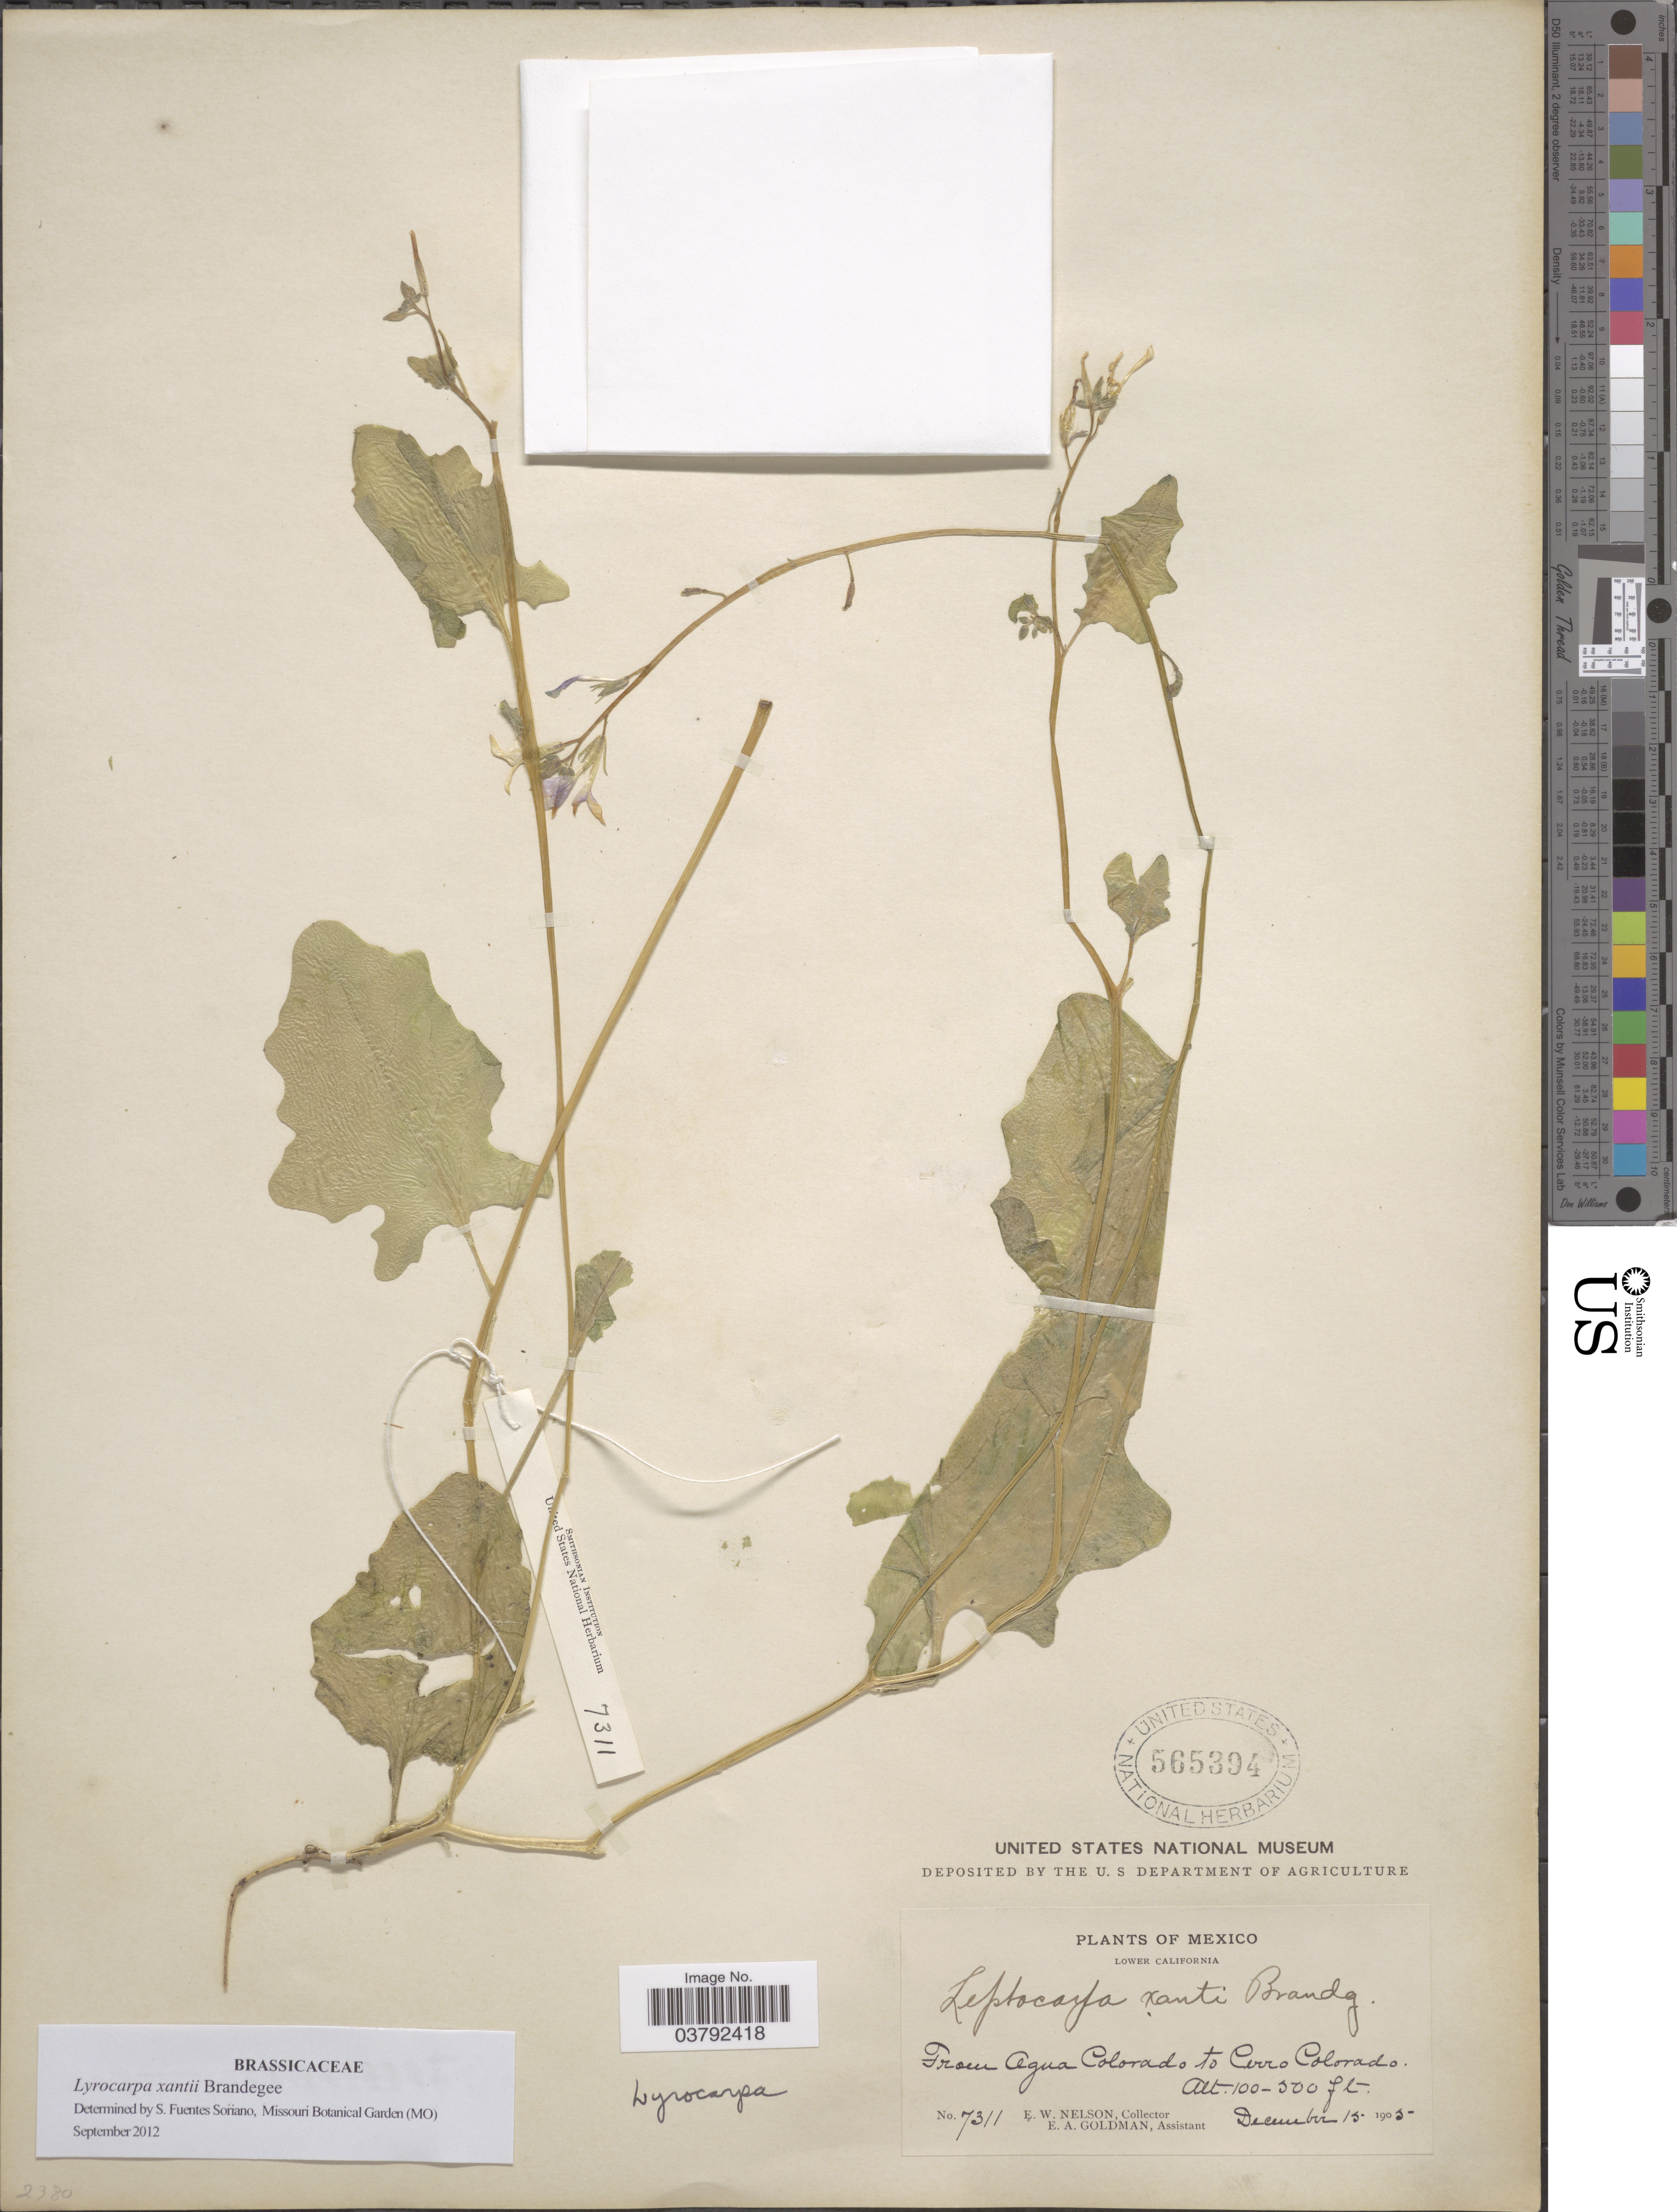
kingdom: Plantae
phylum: Tracheophyta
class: Magnoliopsida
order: Brassicales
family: Brassicaceae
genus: Lyrocarpa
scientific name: Lyrocarpa xantii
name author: Brandegee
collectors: E. W. Nelson & E. A. Goldman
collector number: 7311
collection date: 1905-12-15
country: Mexico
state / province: Baja California Norte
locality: Lower California. From Agua Colorado to Cerro Colorado.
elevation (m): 30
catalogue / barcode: US 565394